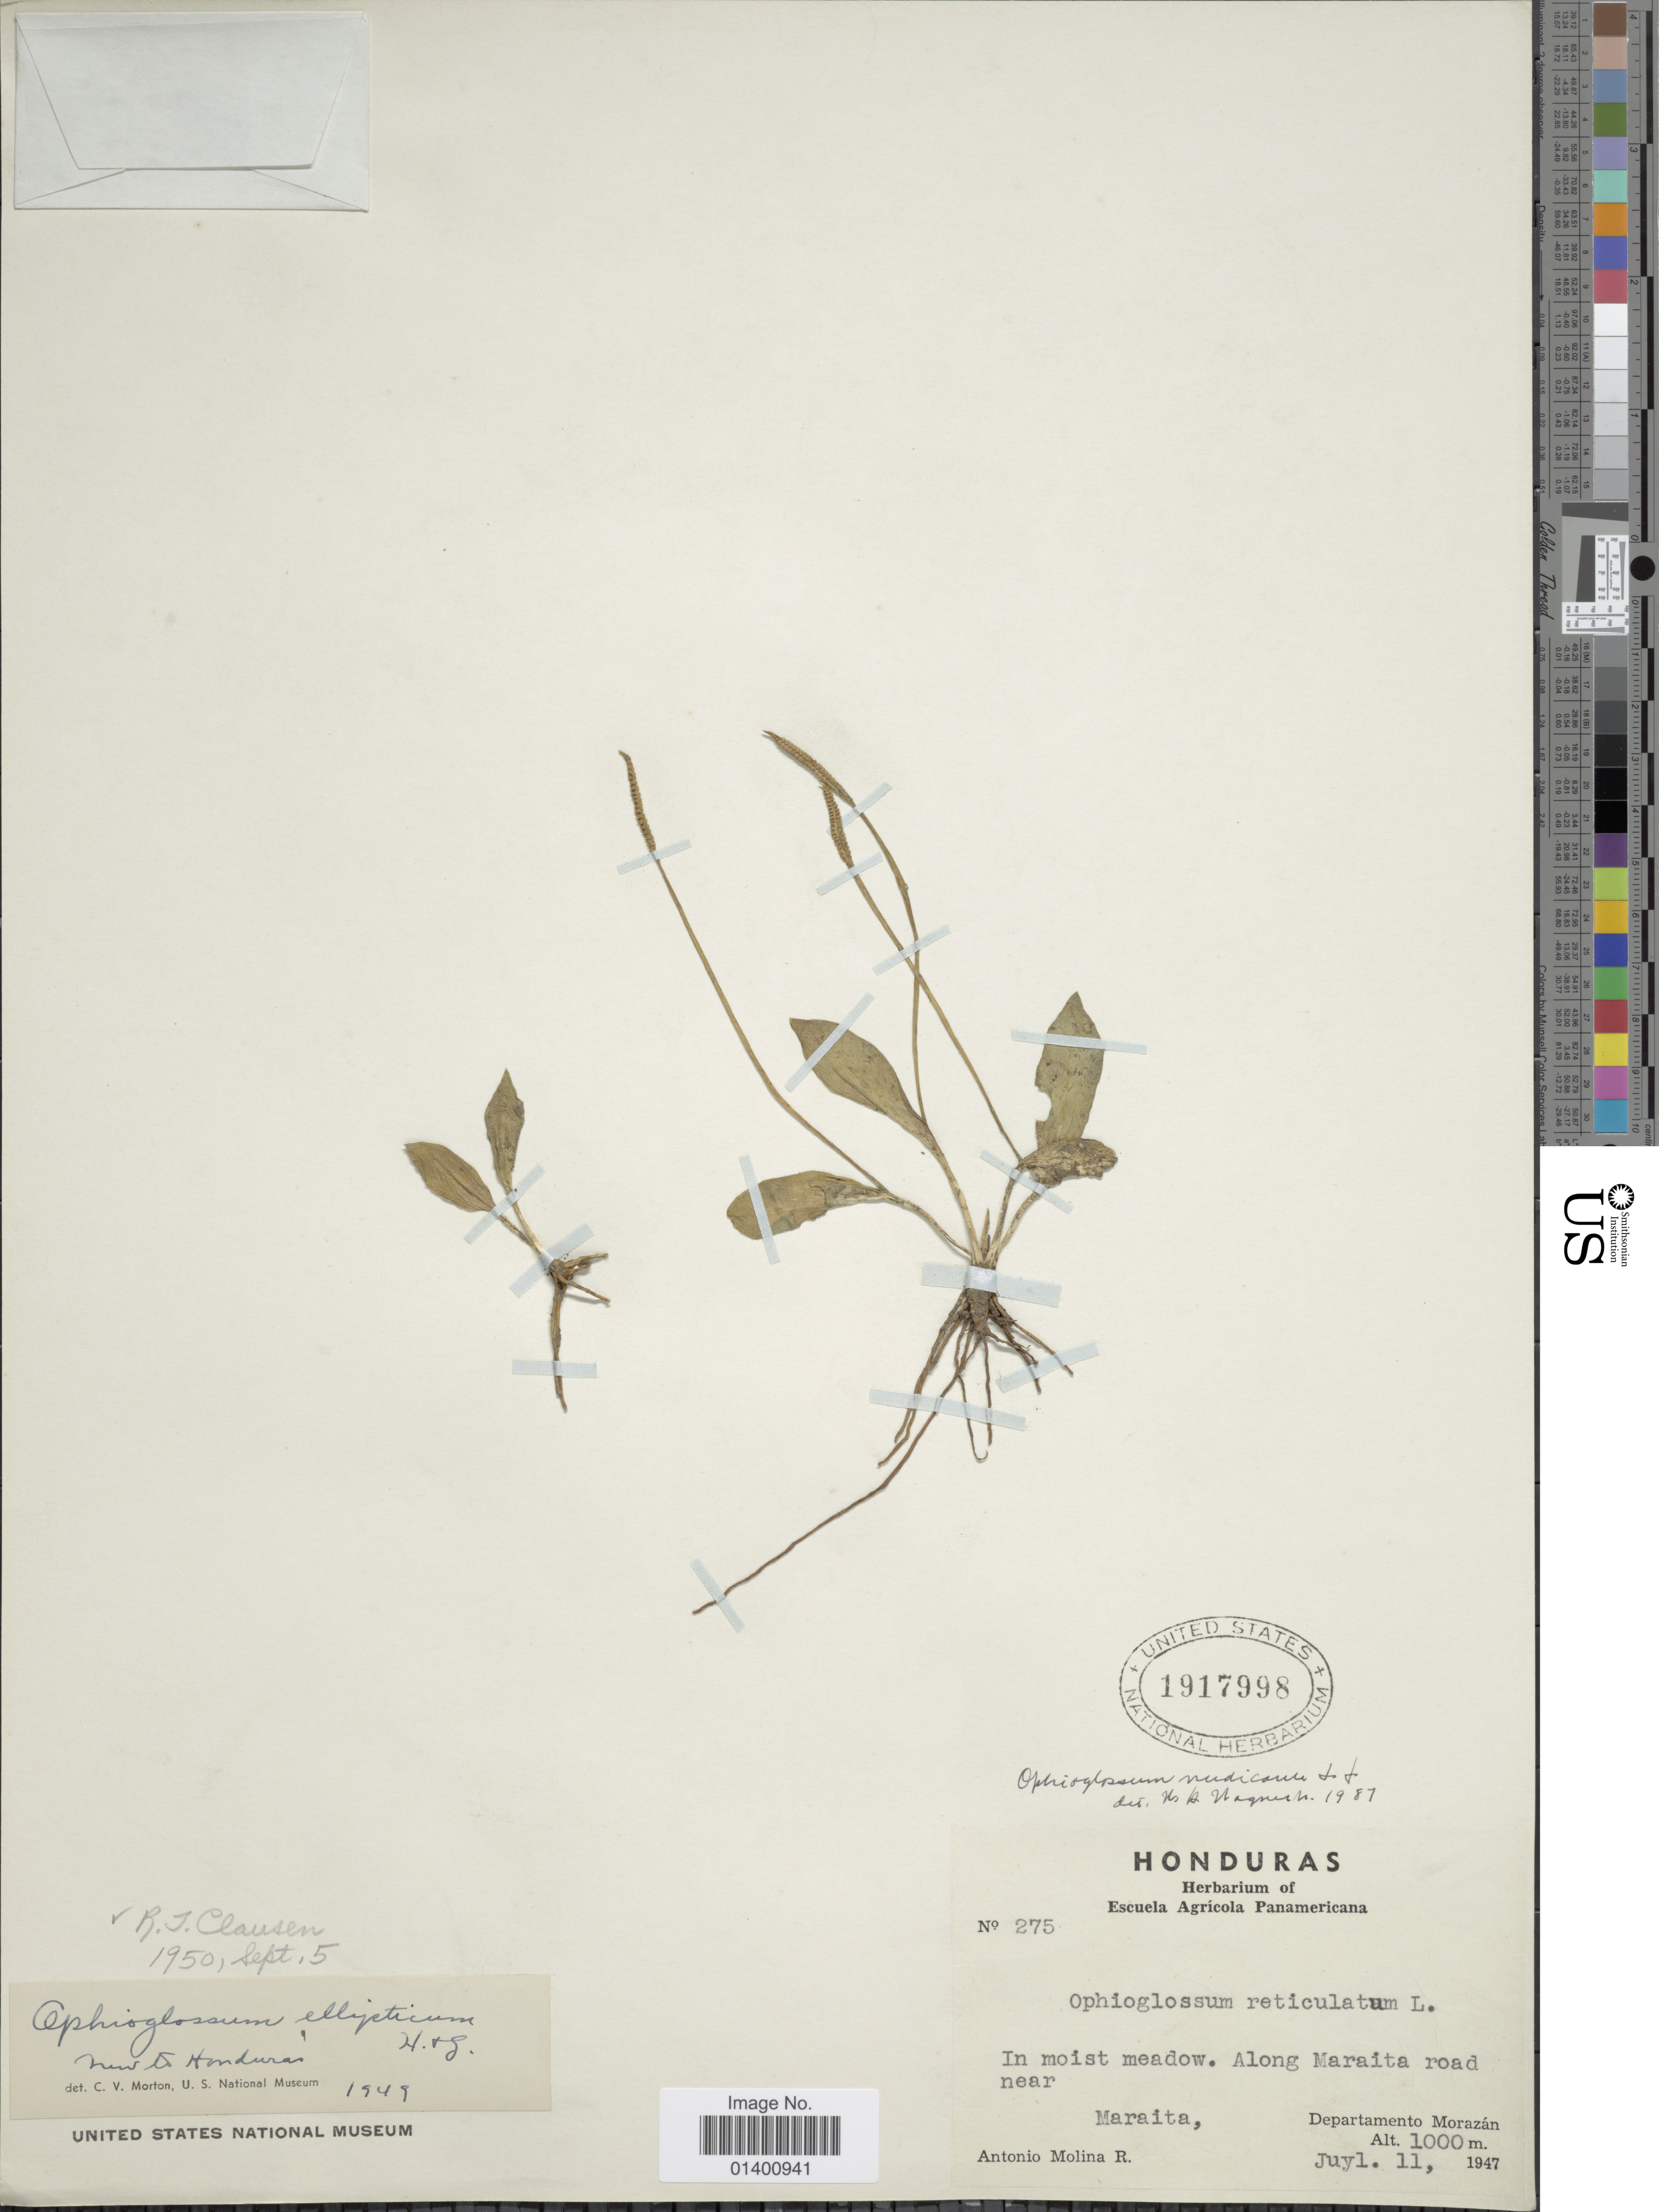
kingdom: Plantae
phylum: Tracheophyta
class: Polypodiopsida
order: Ophioglossales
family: Ophioglossaceae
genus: Ophioglossum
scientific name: Ophioglossum nudicaule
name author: L. f.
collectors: A. Molina R.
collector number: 275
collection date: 1947-07-11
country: Honduras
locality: Along Maraita road near Marairta, Departamento Morazán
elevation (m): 1000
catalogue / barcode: US 1917998